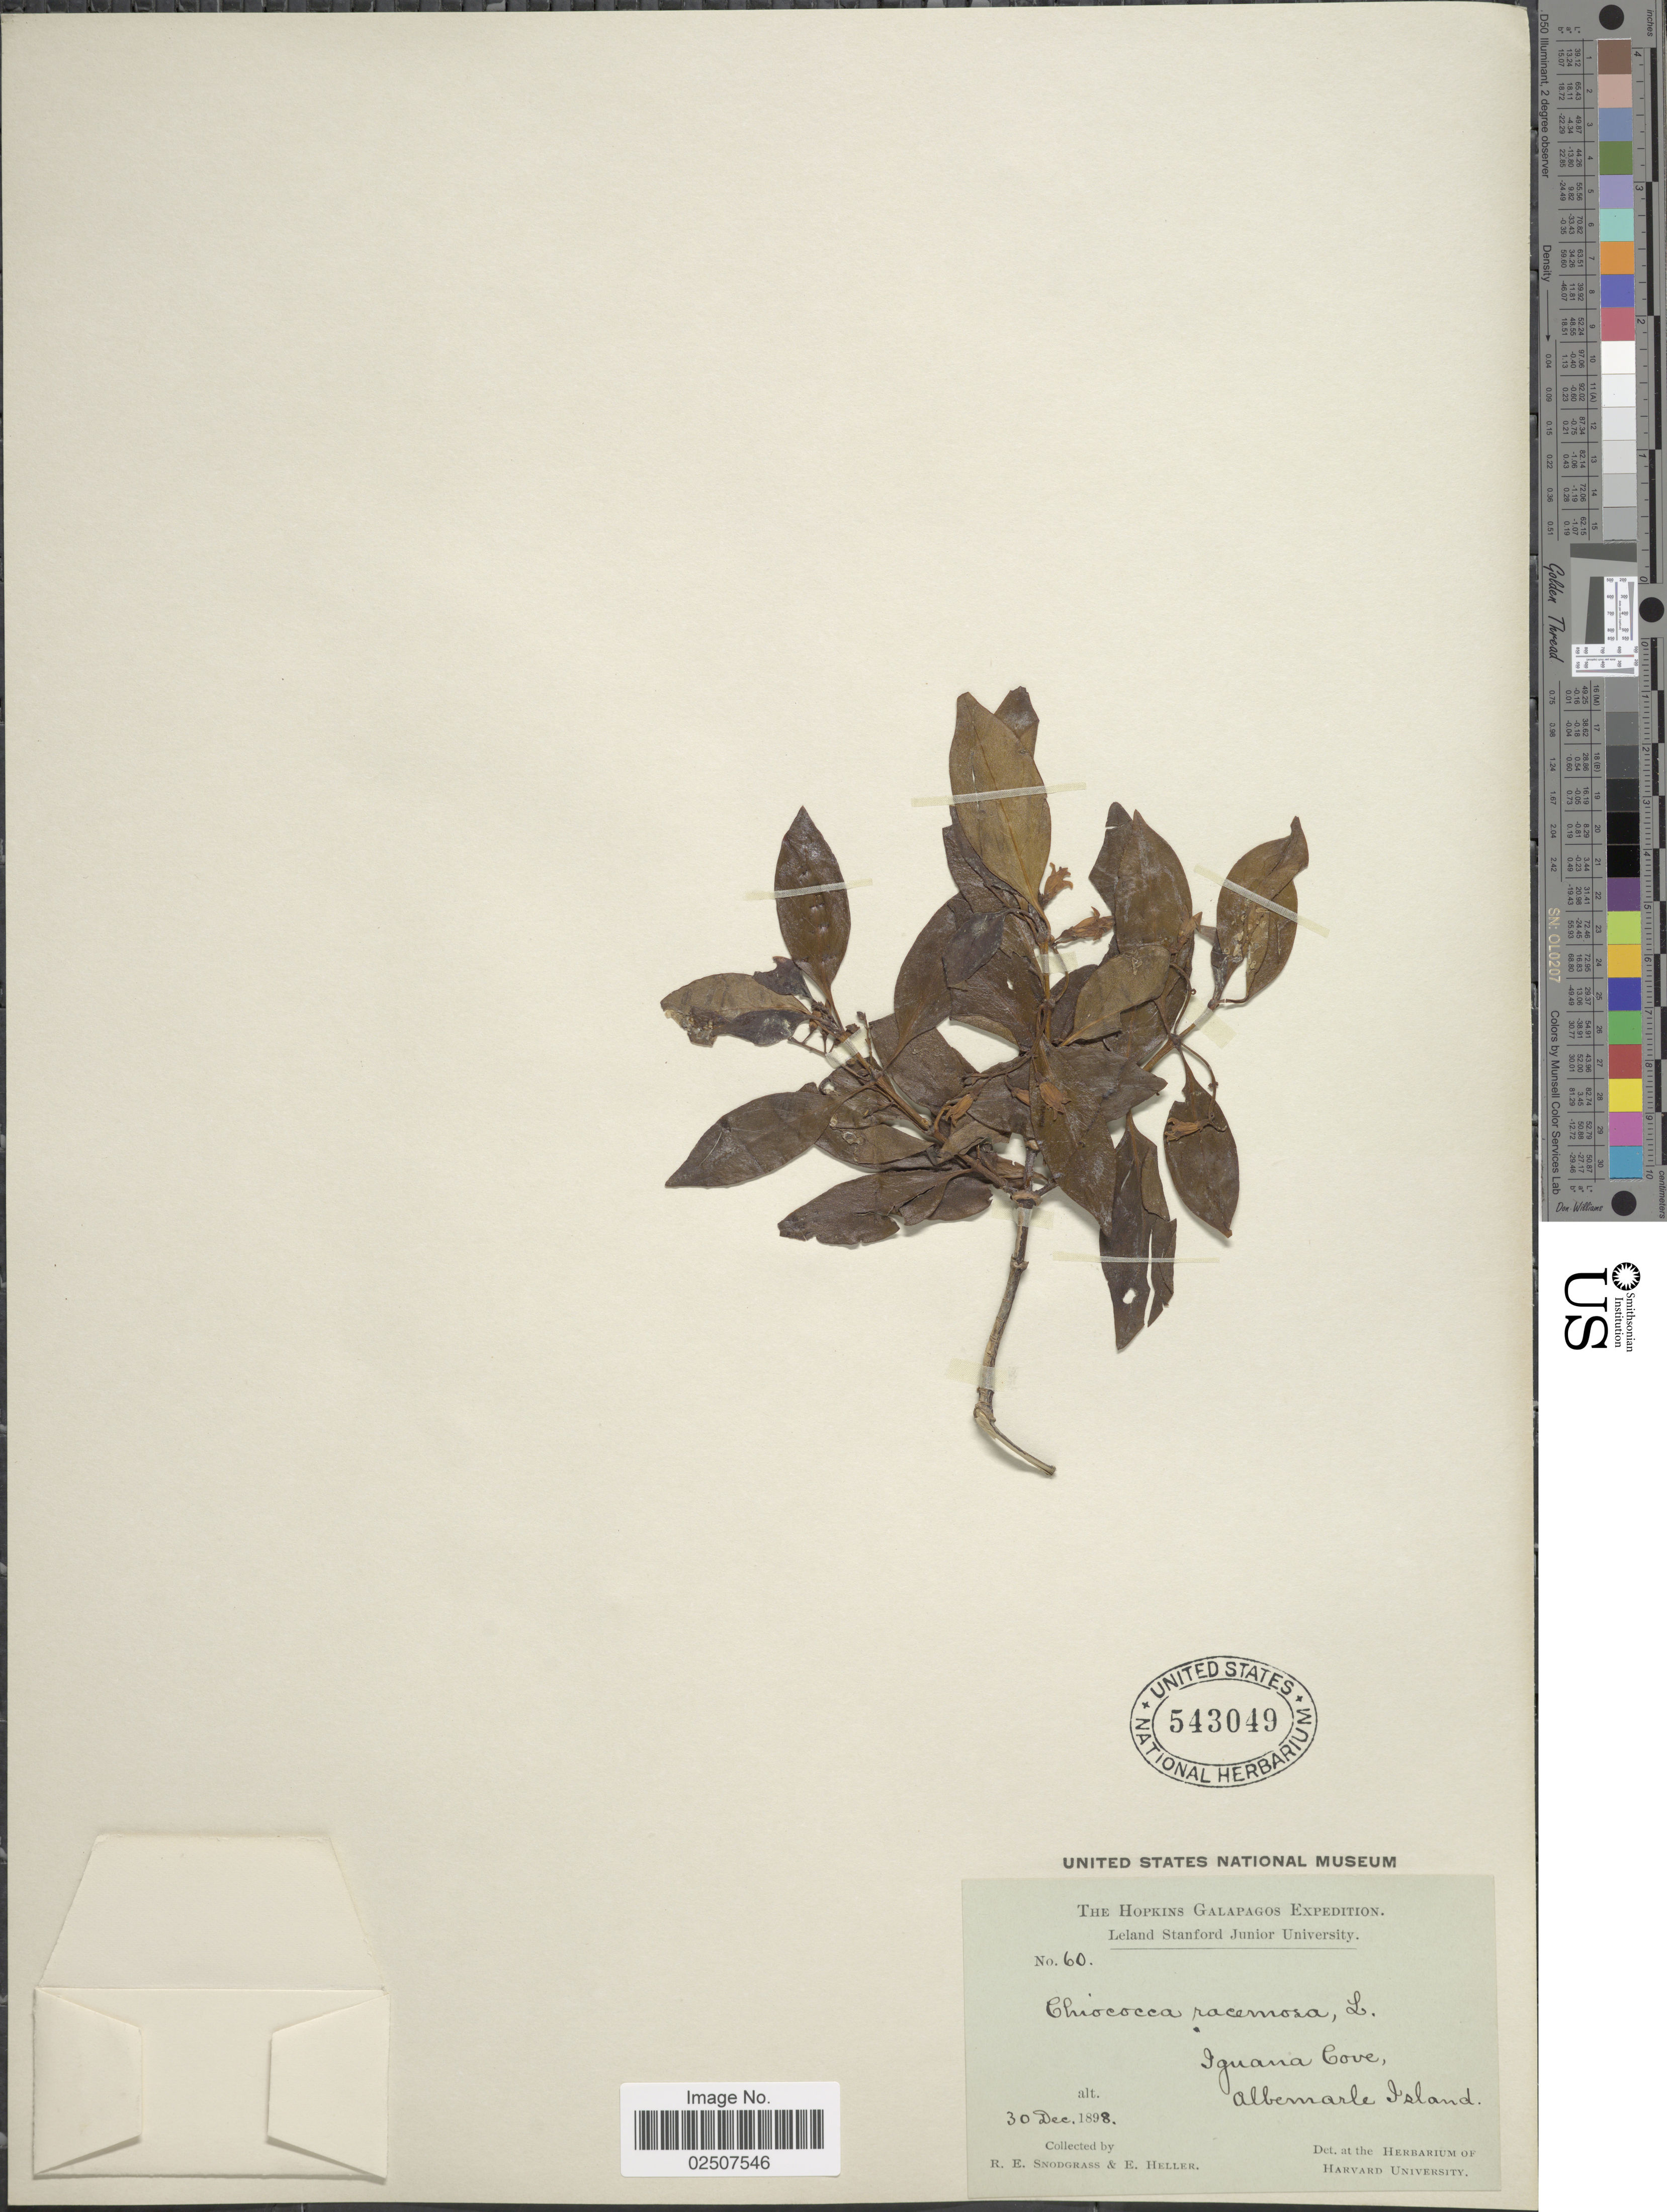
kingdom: Plantae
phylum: Tracheophyta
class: Magnoliopsida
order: Gentianales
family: Rubiaceae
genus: Chiococca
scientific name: Chiococca alba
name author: (L.) Hitchc.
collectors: R. E. Snodgrass & E. Heller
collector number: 60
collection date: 1898-12-30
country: Ecuador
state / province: Colón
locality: Galapagos Expedition. Iguana Cove, Albemarle Island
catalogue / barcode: US 543049